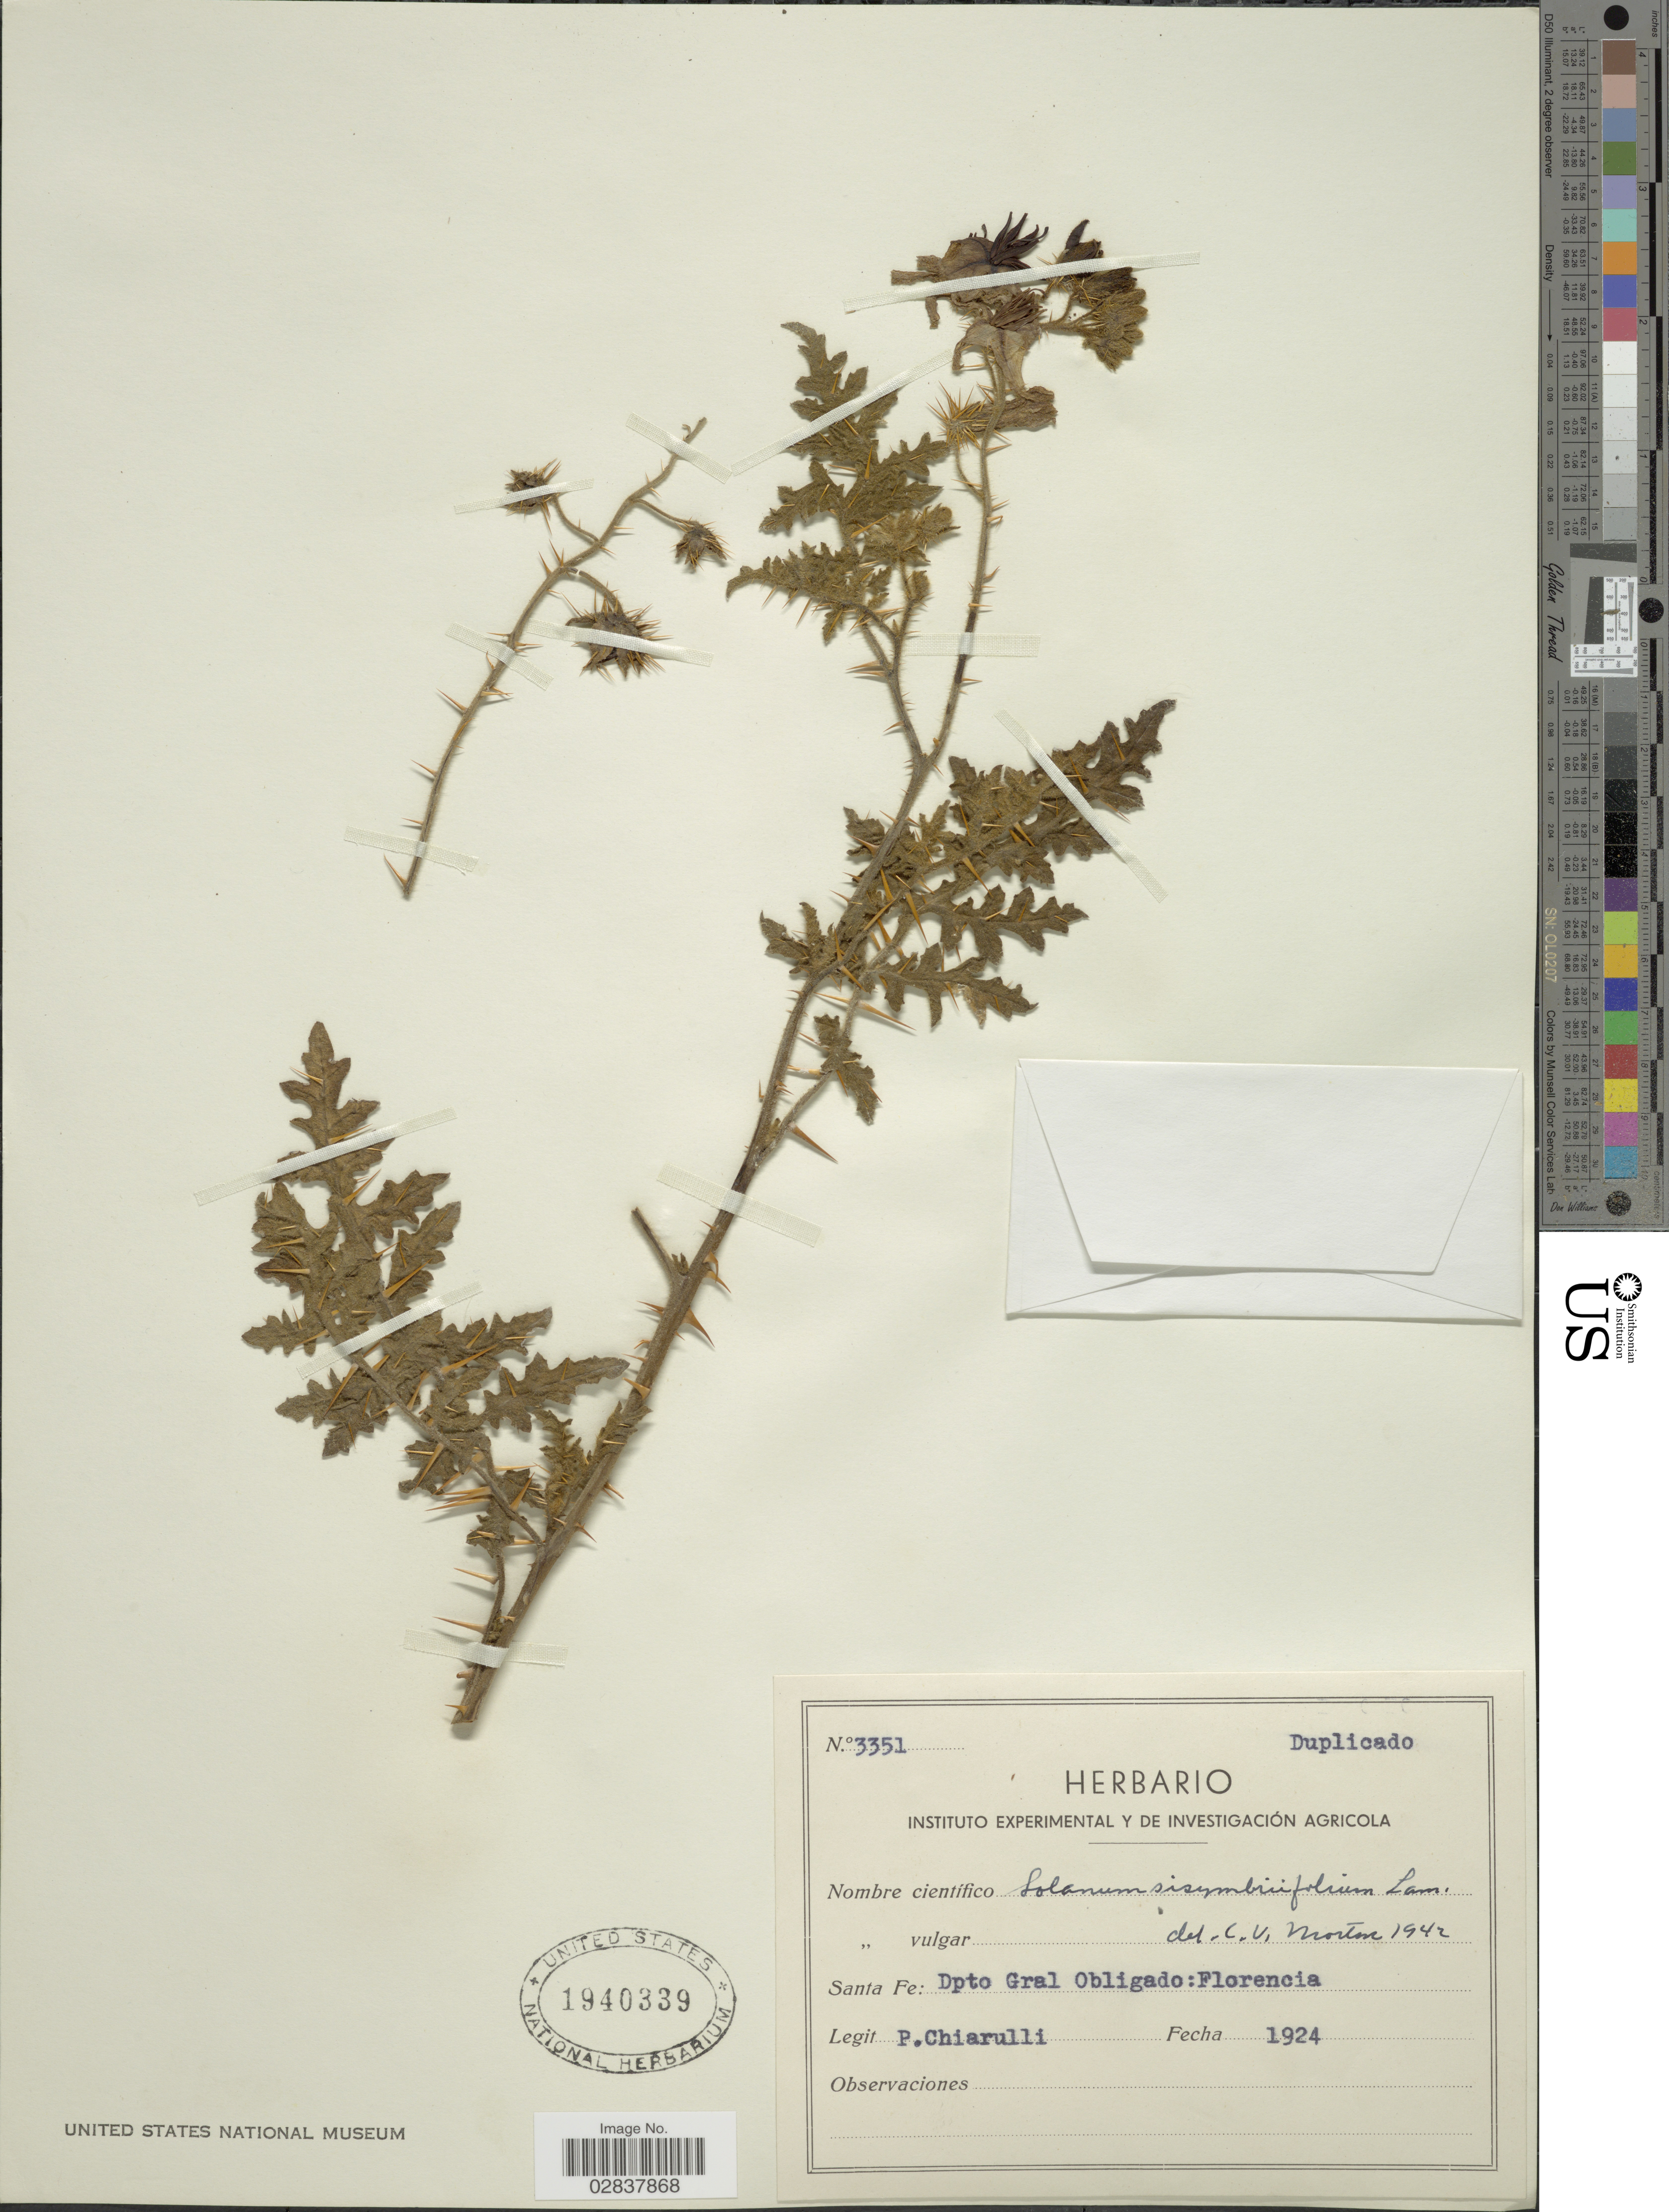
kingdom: Plantae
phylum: Tracheophyta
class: Magnoliopsida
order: Solanales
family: Solanaceae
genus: Solanum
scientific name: Solanum sisymbriifolium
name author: Lam.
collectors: P. Chiarulli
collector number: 3351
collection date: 1924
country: Argentina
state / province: Santa Fe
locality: Dpto Gral Obligado.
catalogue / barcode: US 1940339